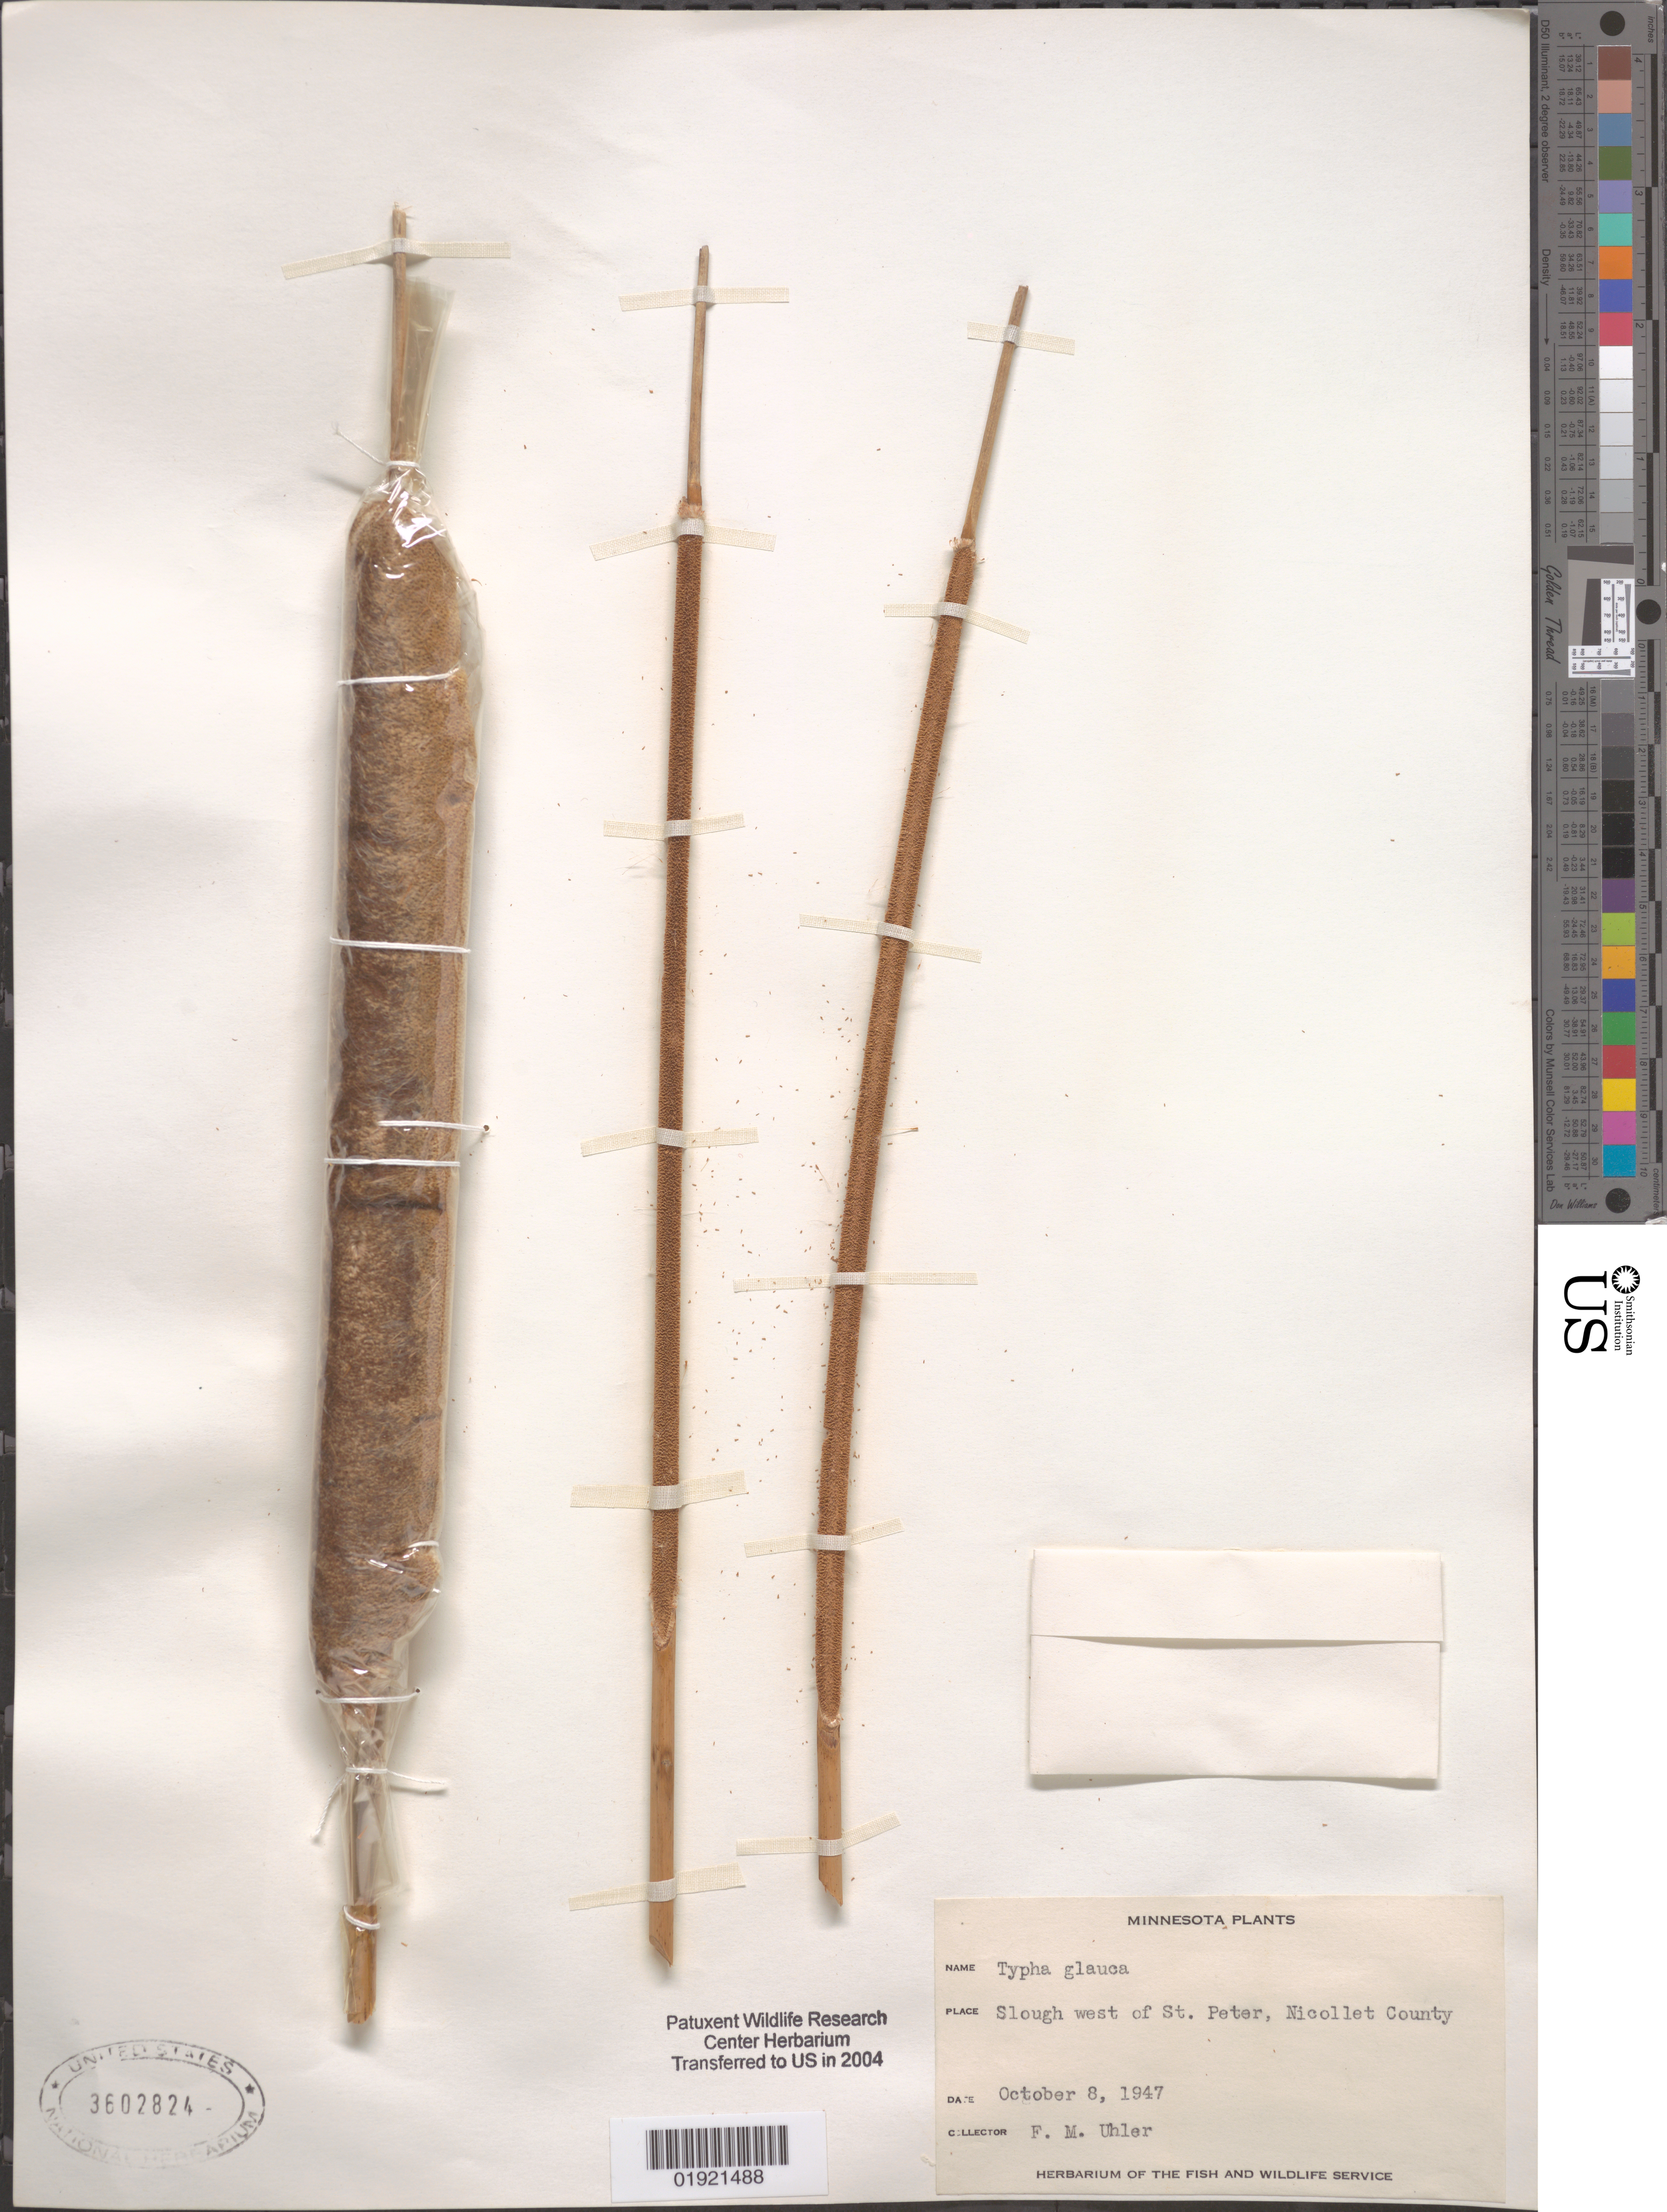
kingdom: Plantae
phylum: Tracheophyta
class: Liliopsida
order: Poales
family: Typhaceae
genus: Typha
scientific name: Typha glauca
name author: Godr.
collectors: F. Uhler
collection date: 1947-10-08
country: United States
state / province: Minnesota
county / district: Nicollet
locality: Slough west of St. Peter.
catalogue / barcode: US 3602824